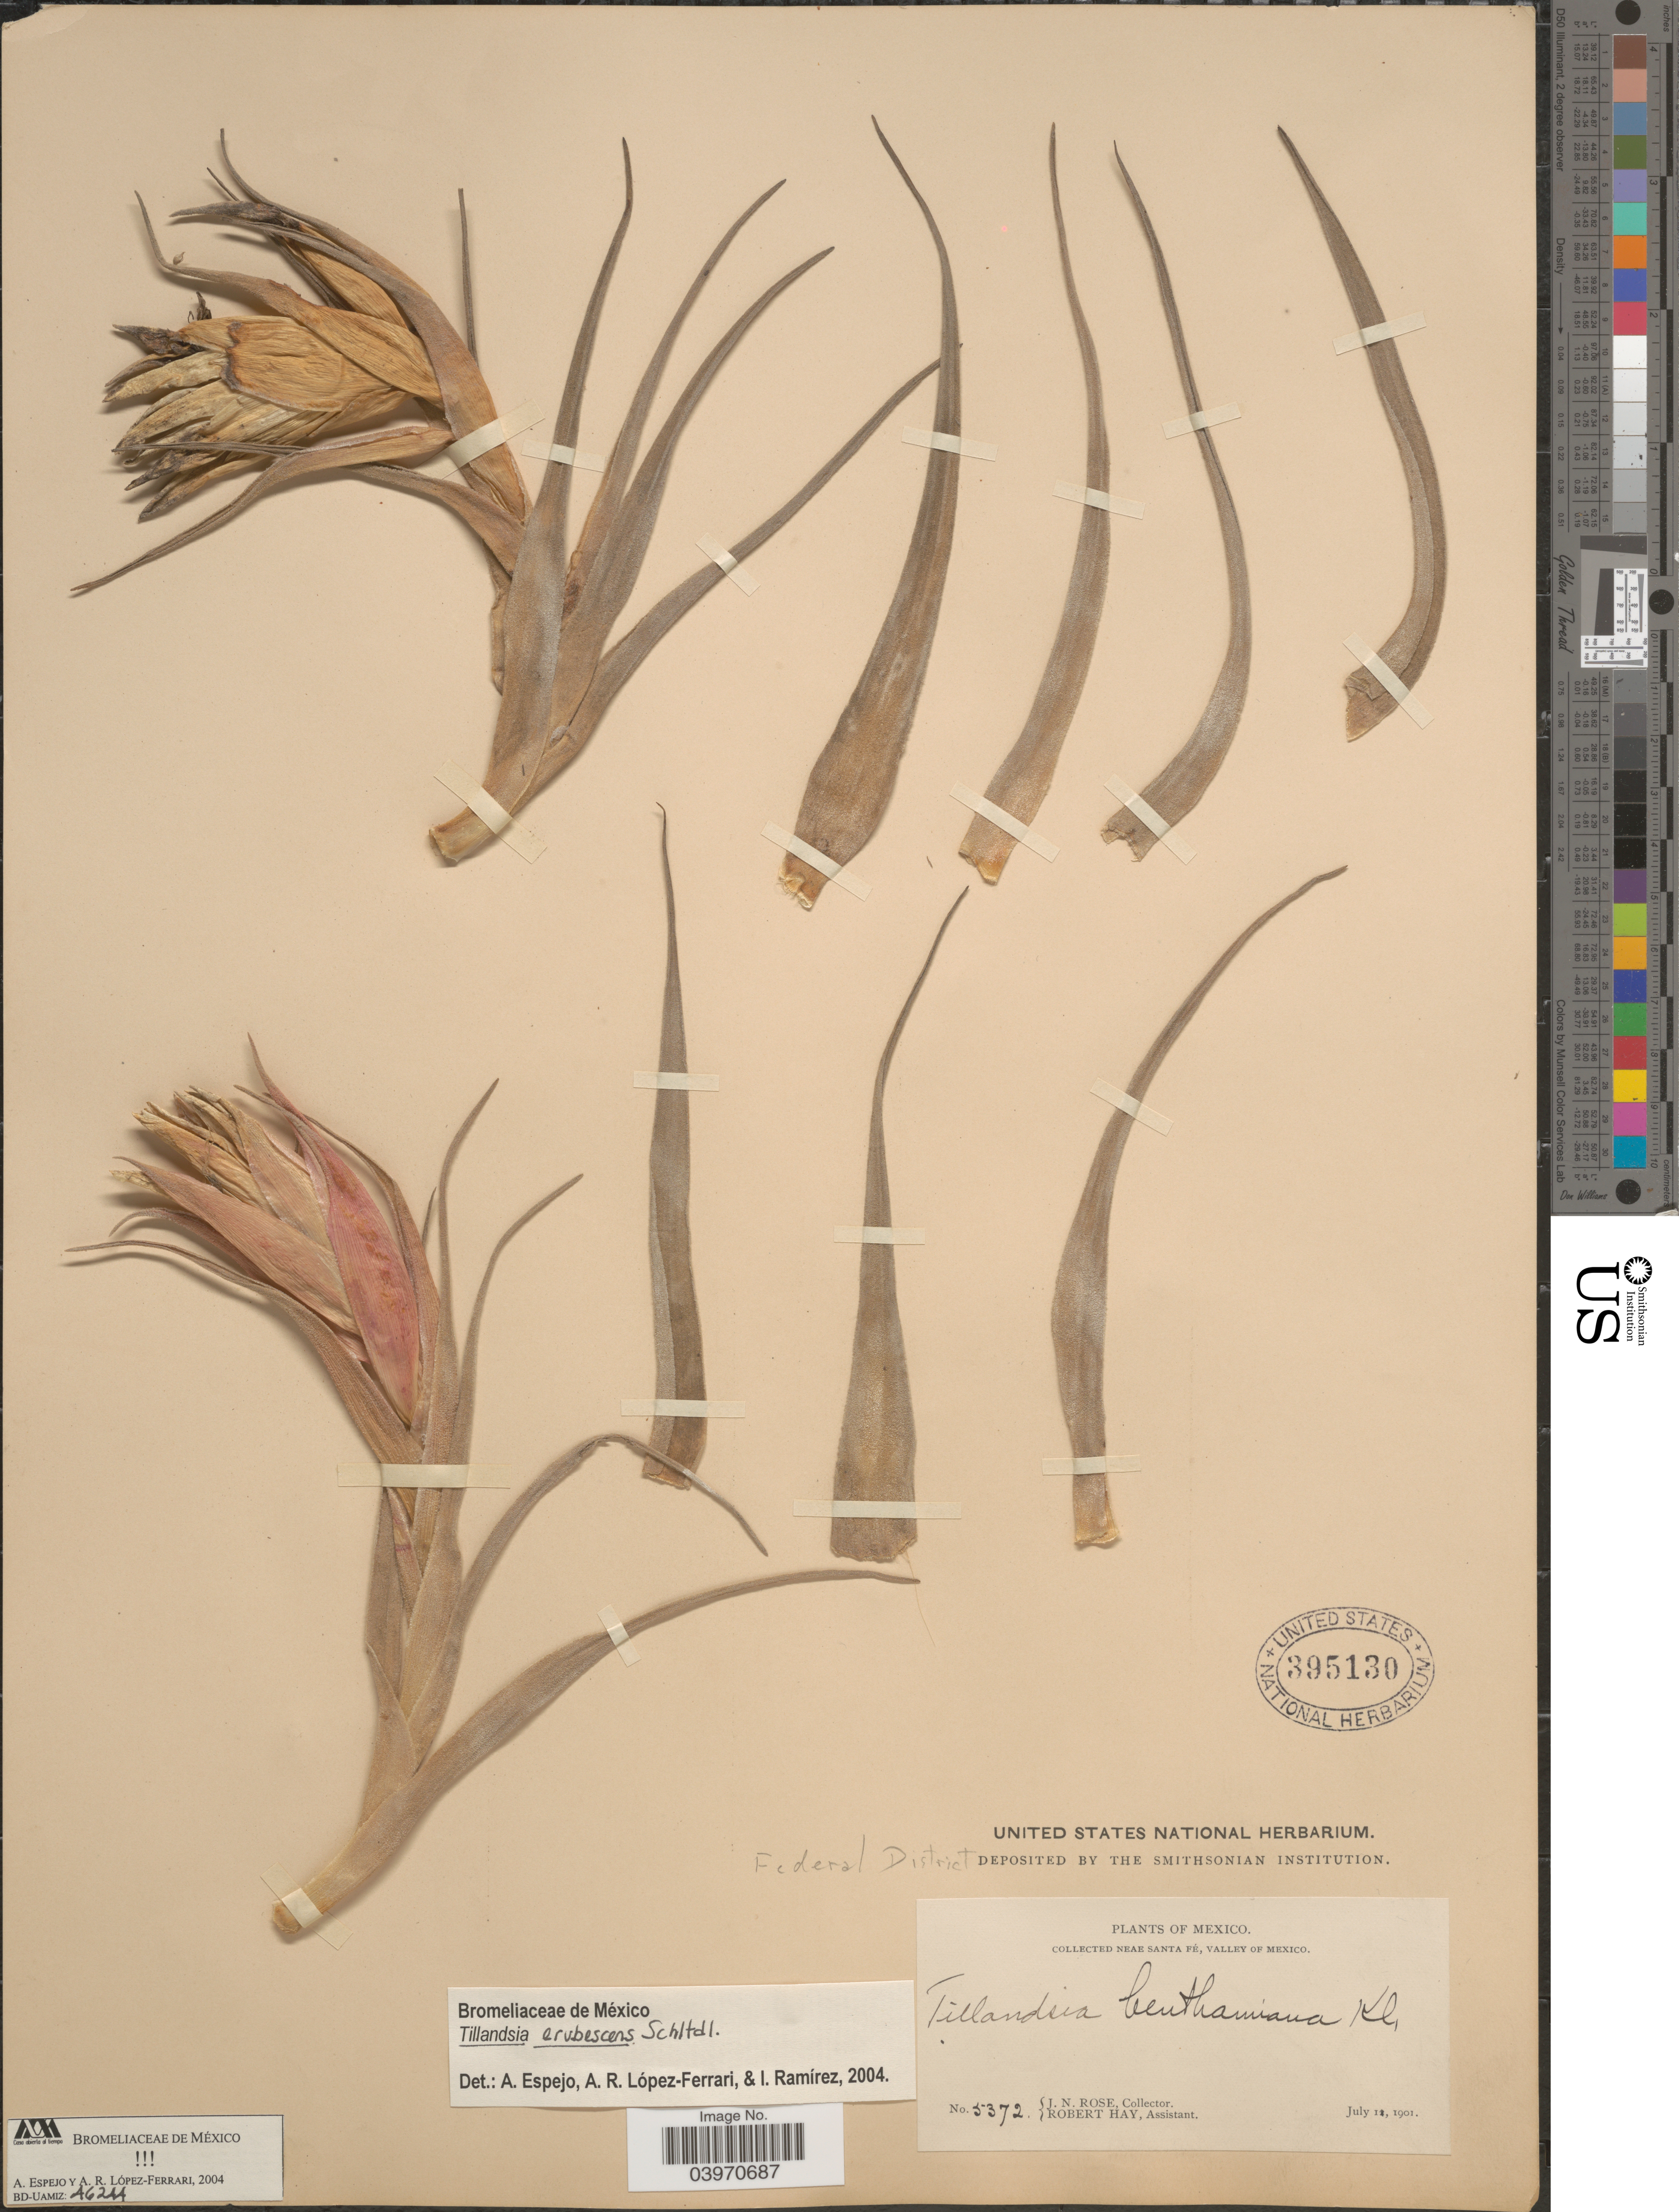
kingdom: Plantae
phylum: Tracheophyta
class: Liliopsida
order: Poales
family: Bromeliaceae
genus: Tillandsia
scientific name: Tillandsia erubescens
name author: Schltdl.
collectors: J. N. Rose & R. Hay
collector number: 5372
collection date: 1901-07-11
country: Mexico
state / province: Distrito Federal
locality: Federal District. Neae Santa Fé, Valley of Mexico.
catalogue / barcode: US 395130